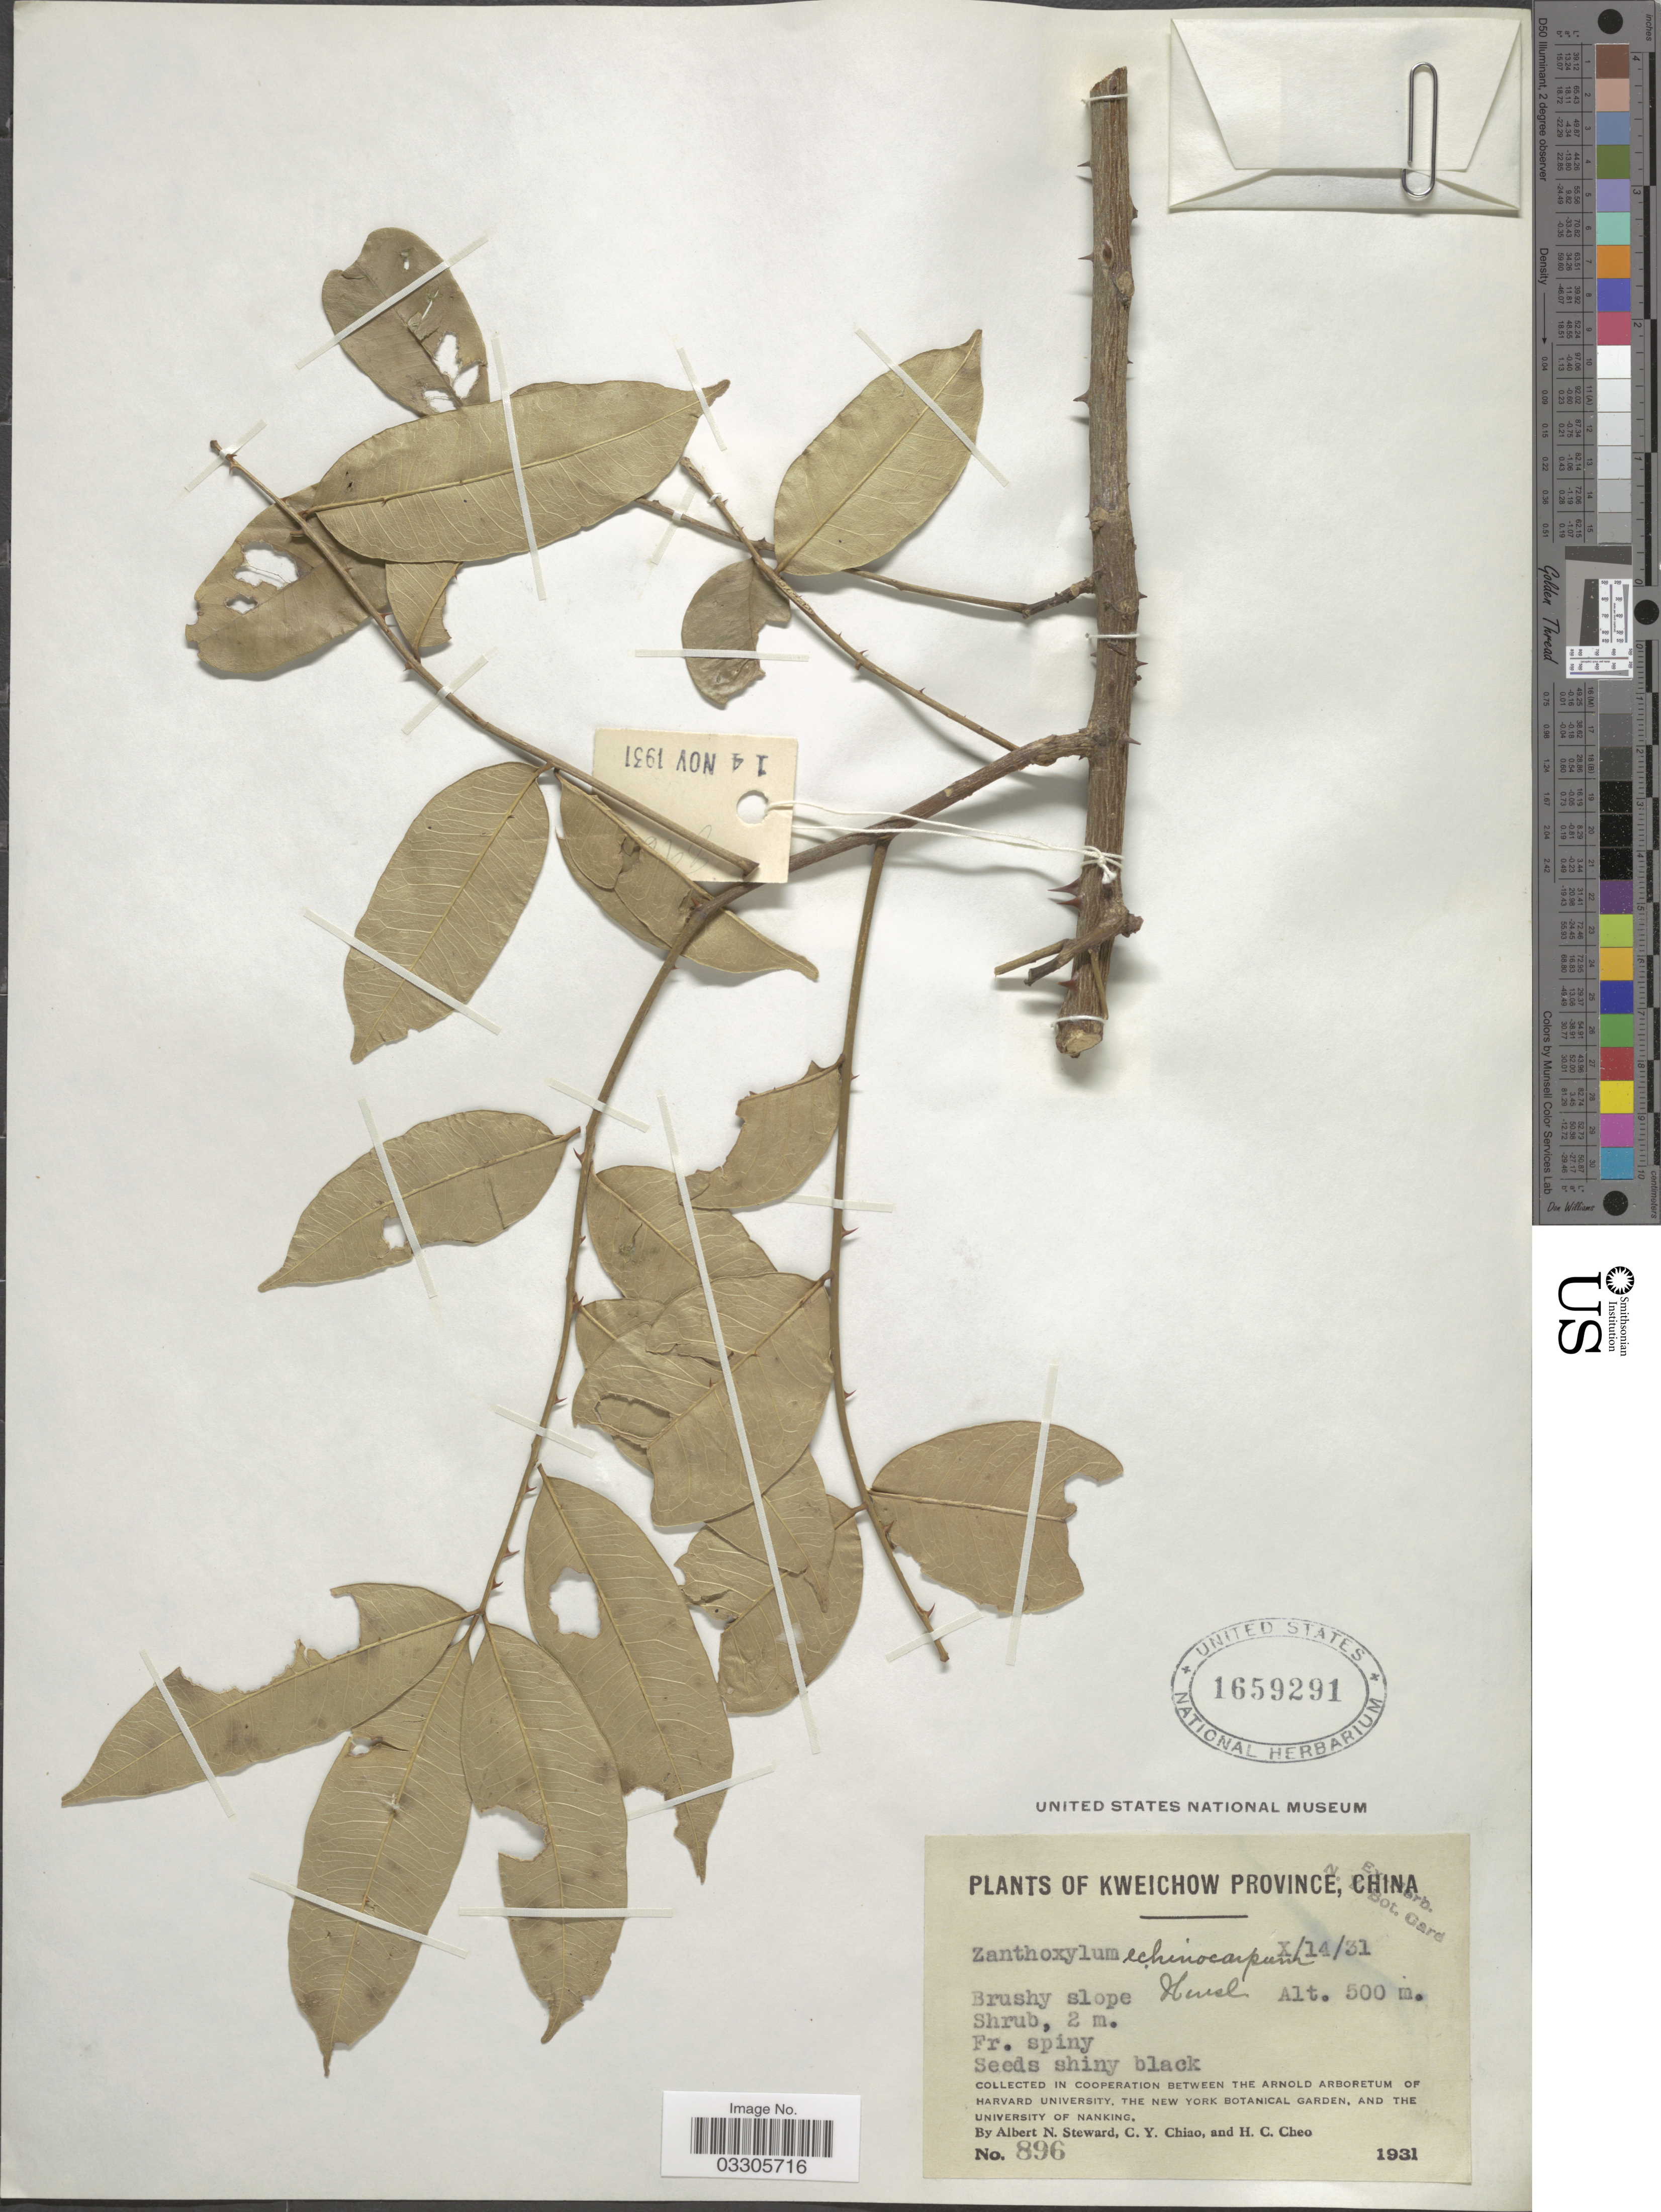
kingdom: Plantae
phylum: Tracheophyta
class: Magnoliopsida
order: Sapindales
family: Rutaceae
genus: Zanthoxylum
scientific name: Zanthoxylum echinocarpum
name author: Hemsl.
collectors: A. N. Steward, C. Y. Chiao & H. Cheo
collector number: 896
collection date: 1931-10-14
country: China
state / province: Guizhou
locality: Kweichow Province.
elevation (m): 500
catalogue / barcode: US 1659291